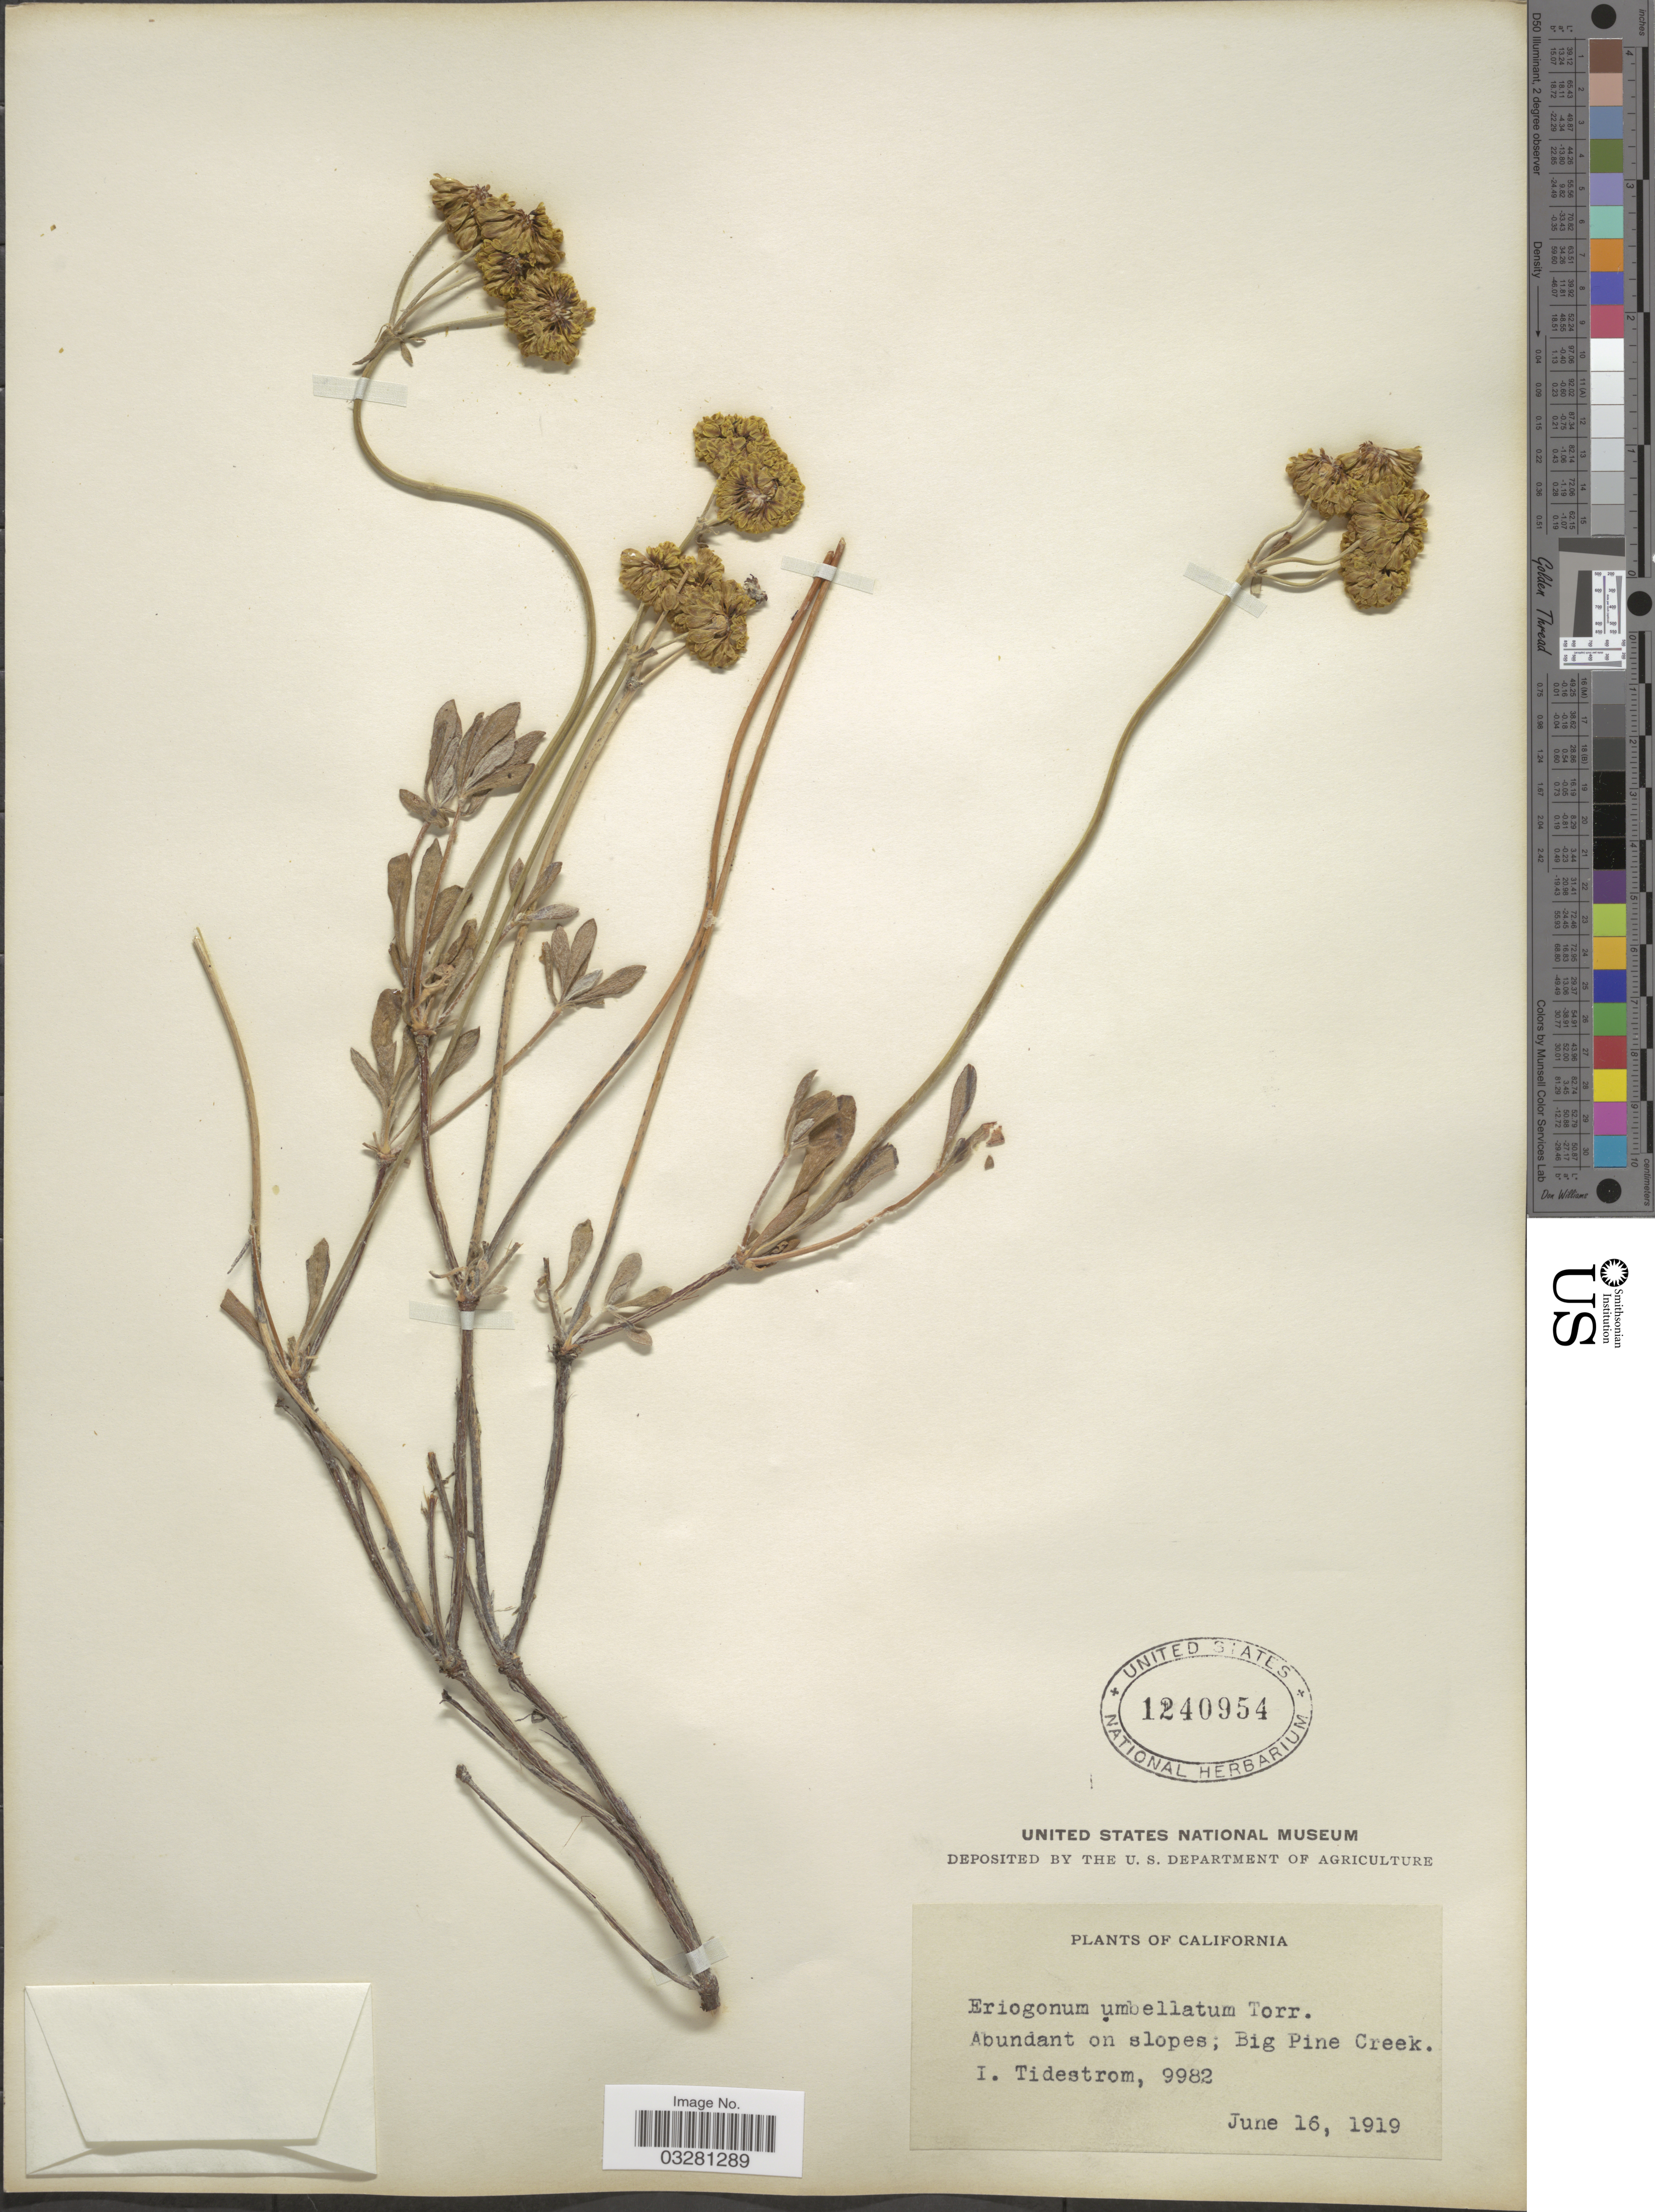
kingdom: Plantae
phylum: Tracheophyta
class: Magnoliopsida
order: Caryophyllales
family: Polygonaceae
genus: Eriogonum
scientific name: Eriogonum umbellatum var. umbellatum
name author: Torr.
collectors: I. F. Tidestrom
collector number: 9982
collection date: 1919-06-16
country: United States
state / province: California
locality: Big Pine Creek.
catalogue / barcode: US 1240954